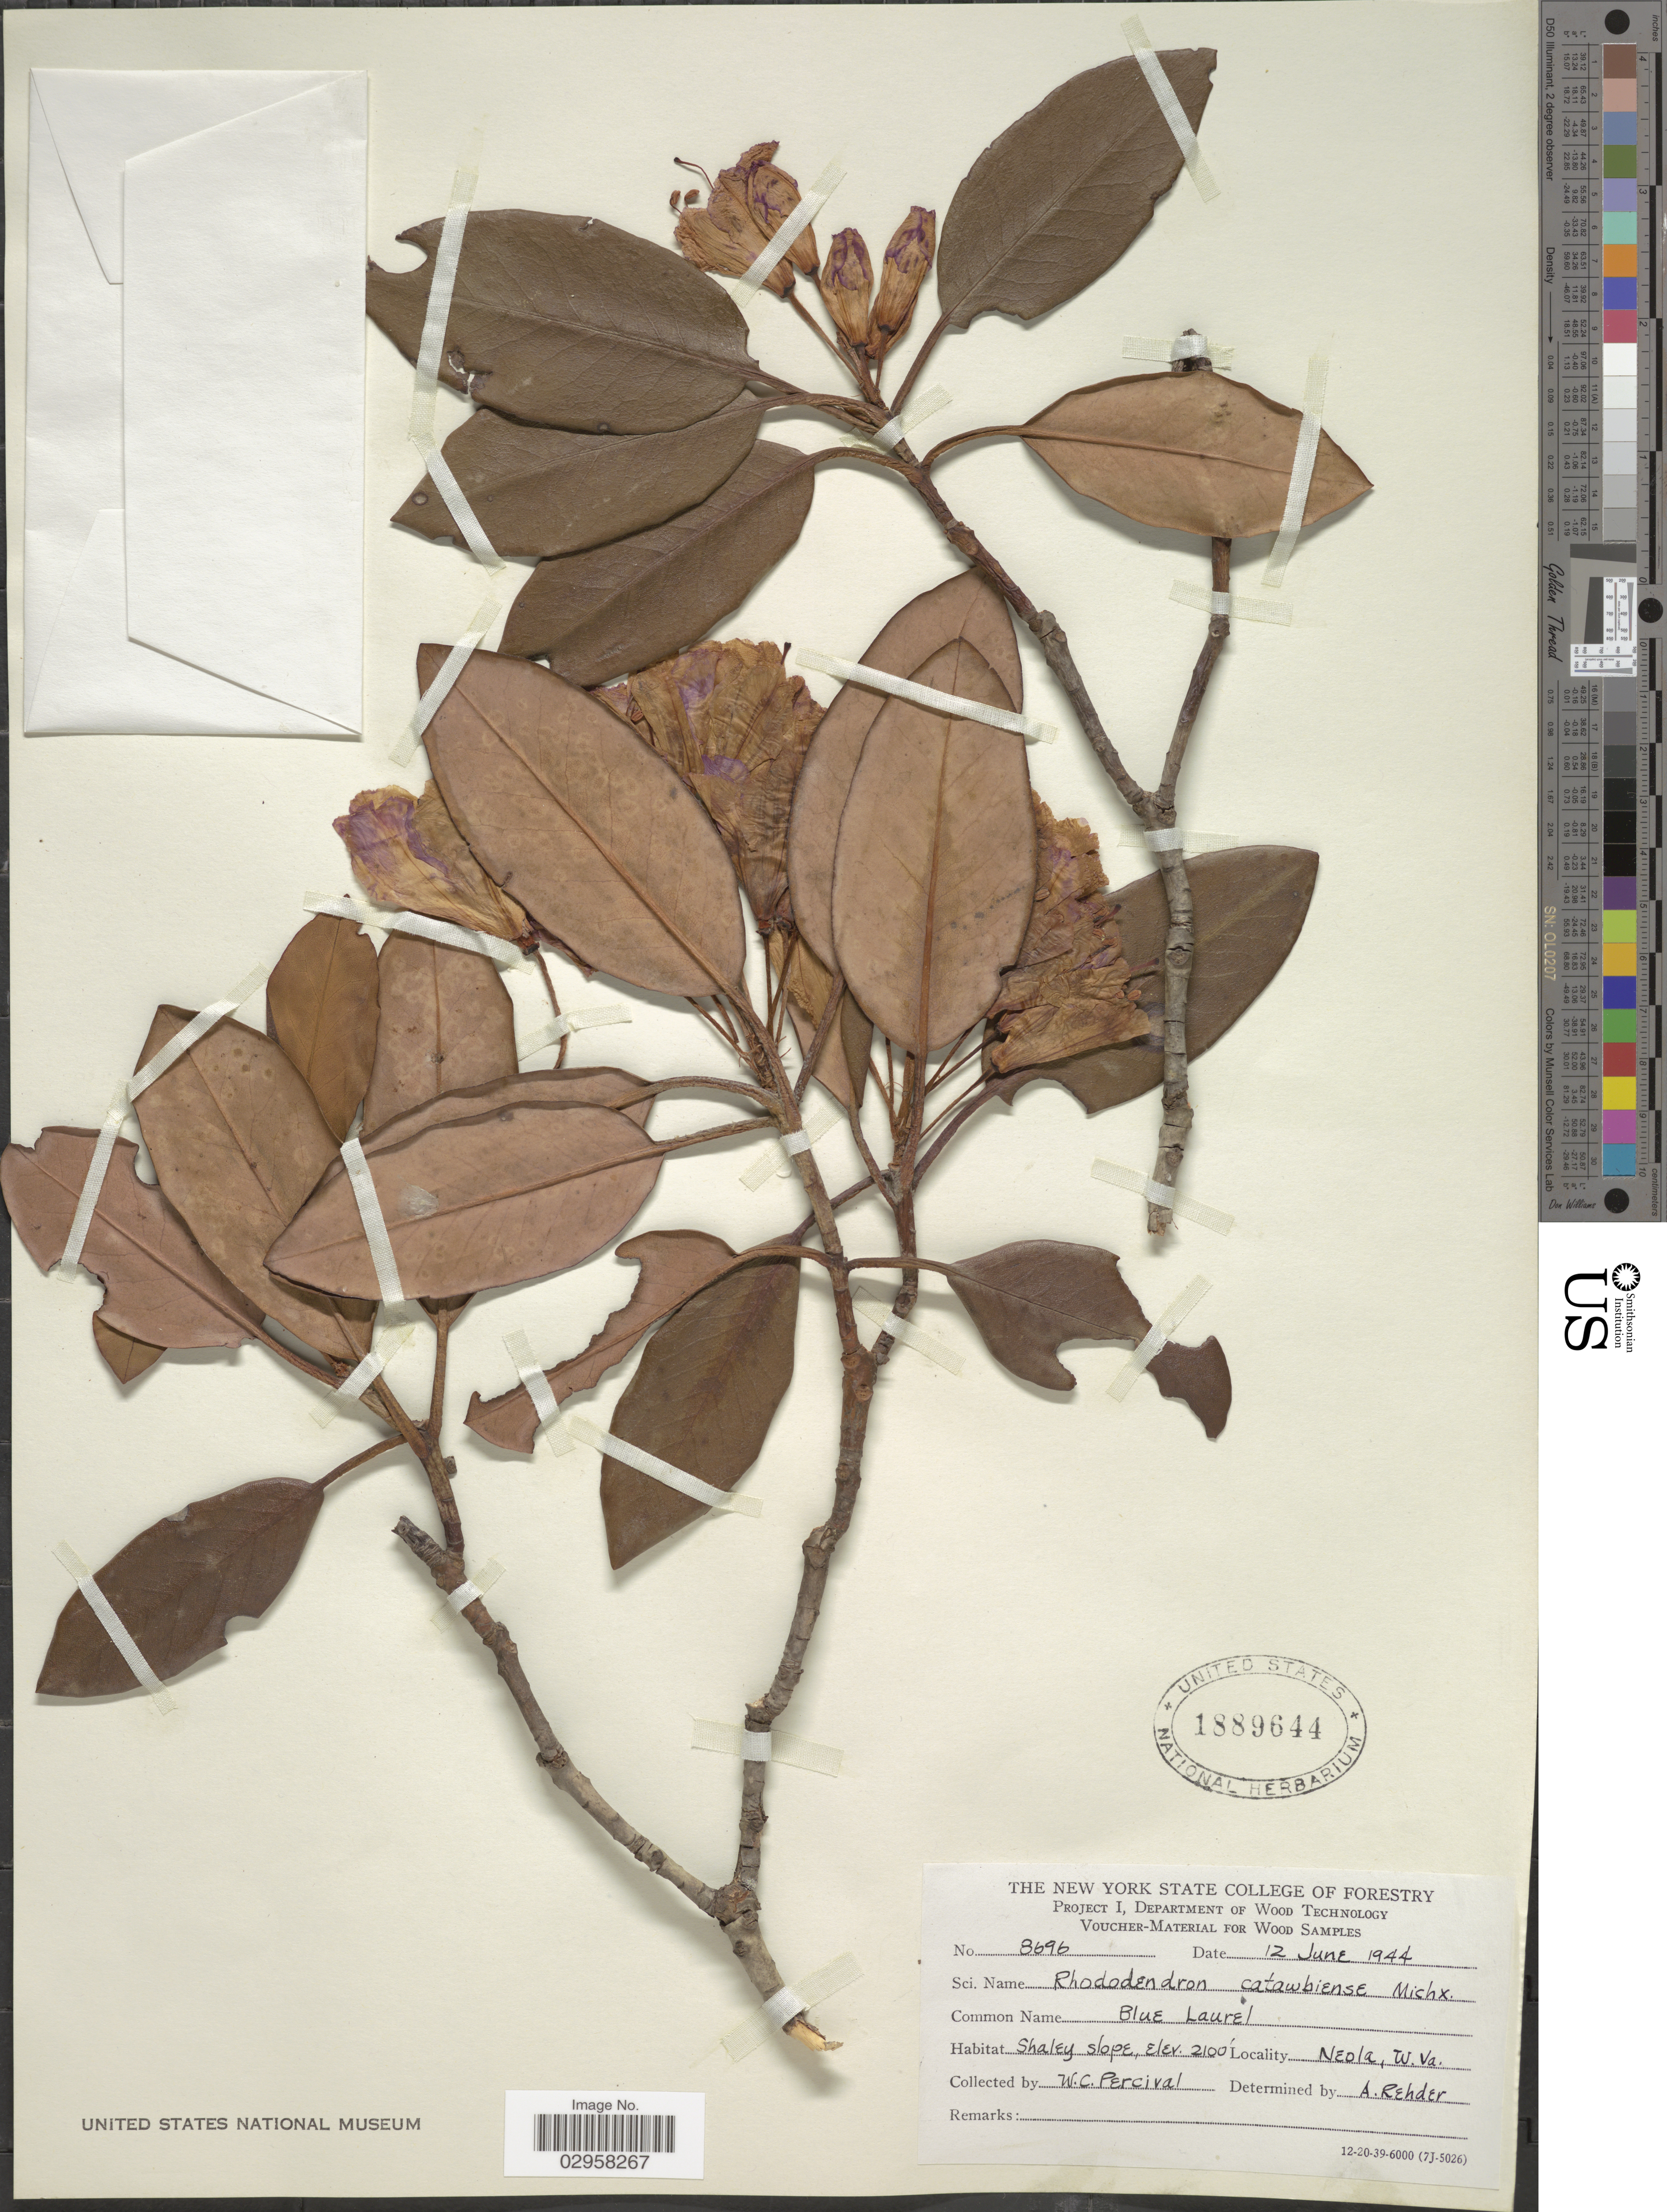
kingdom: Plantae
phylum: Tracheophyta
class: Magnoliopsida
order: Ericales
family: Ericaceae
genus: Rhododendron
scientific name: Rhododendron catawbiense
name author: Michx.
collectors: W. Percival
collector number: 8696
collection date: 1944-06-12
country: United States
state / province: West Virginia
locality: Neola.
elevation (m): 640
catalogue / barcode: US 1889644